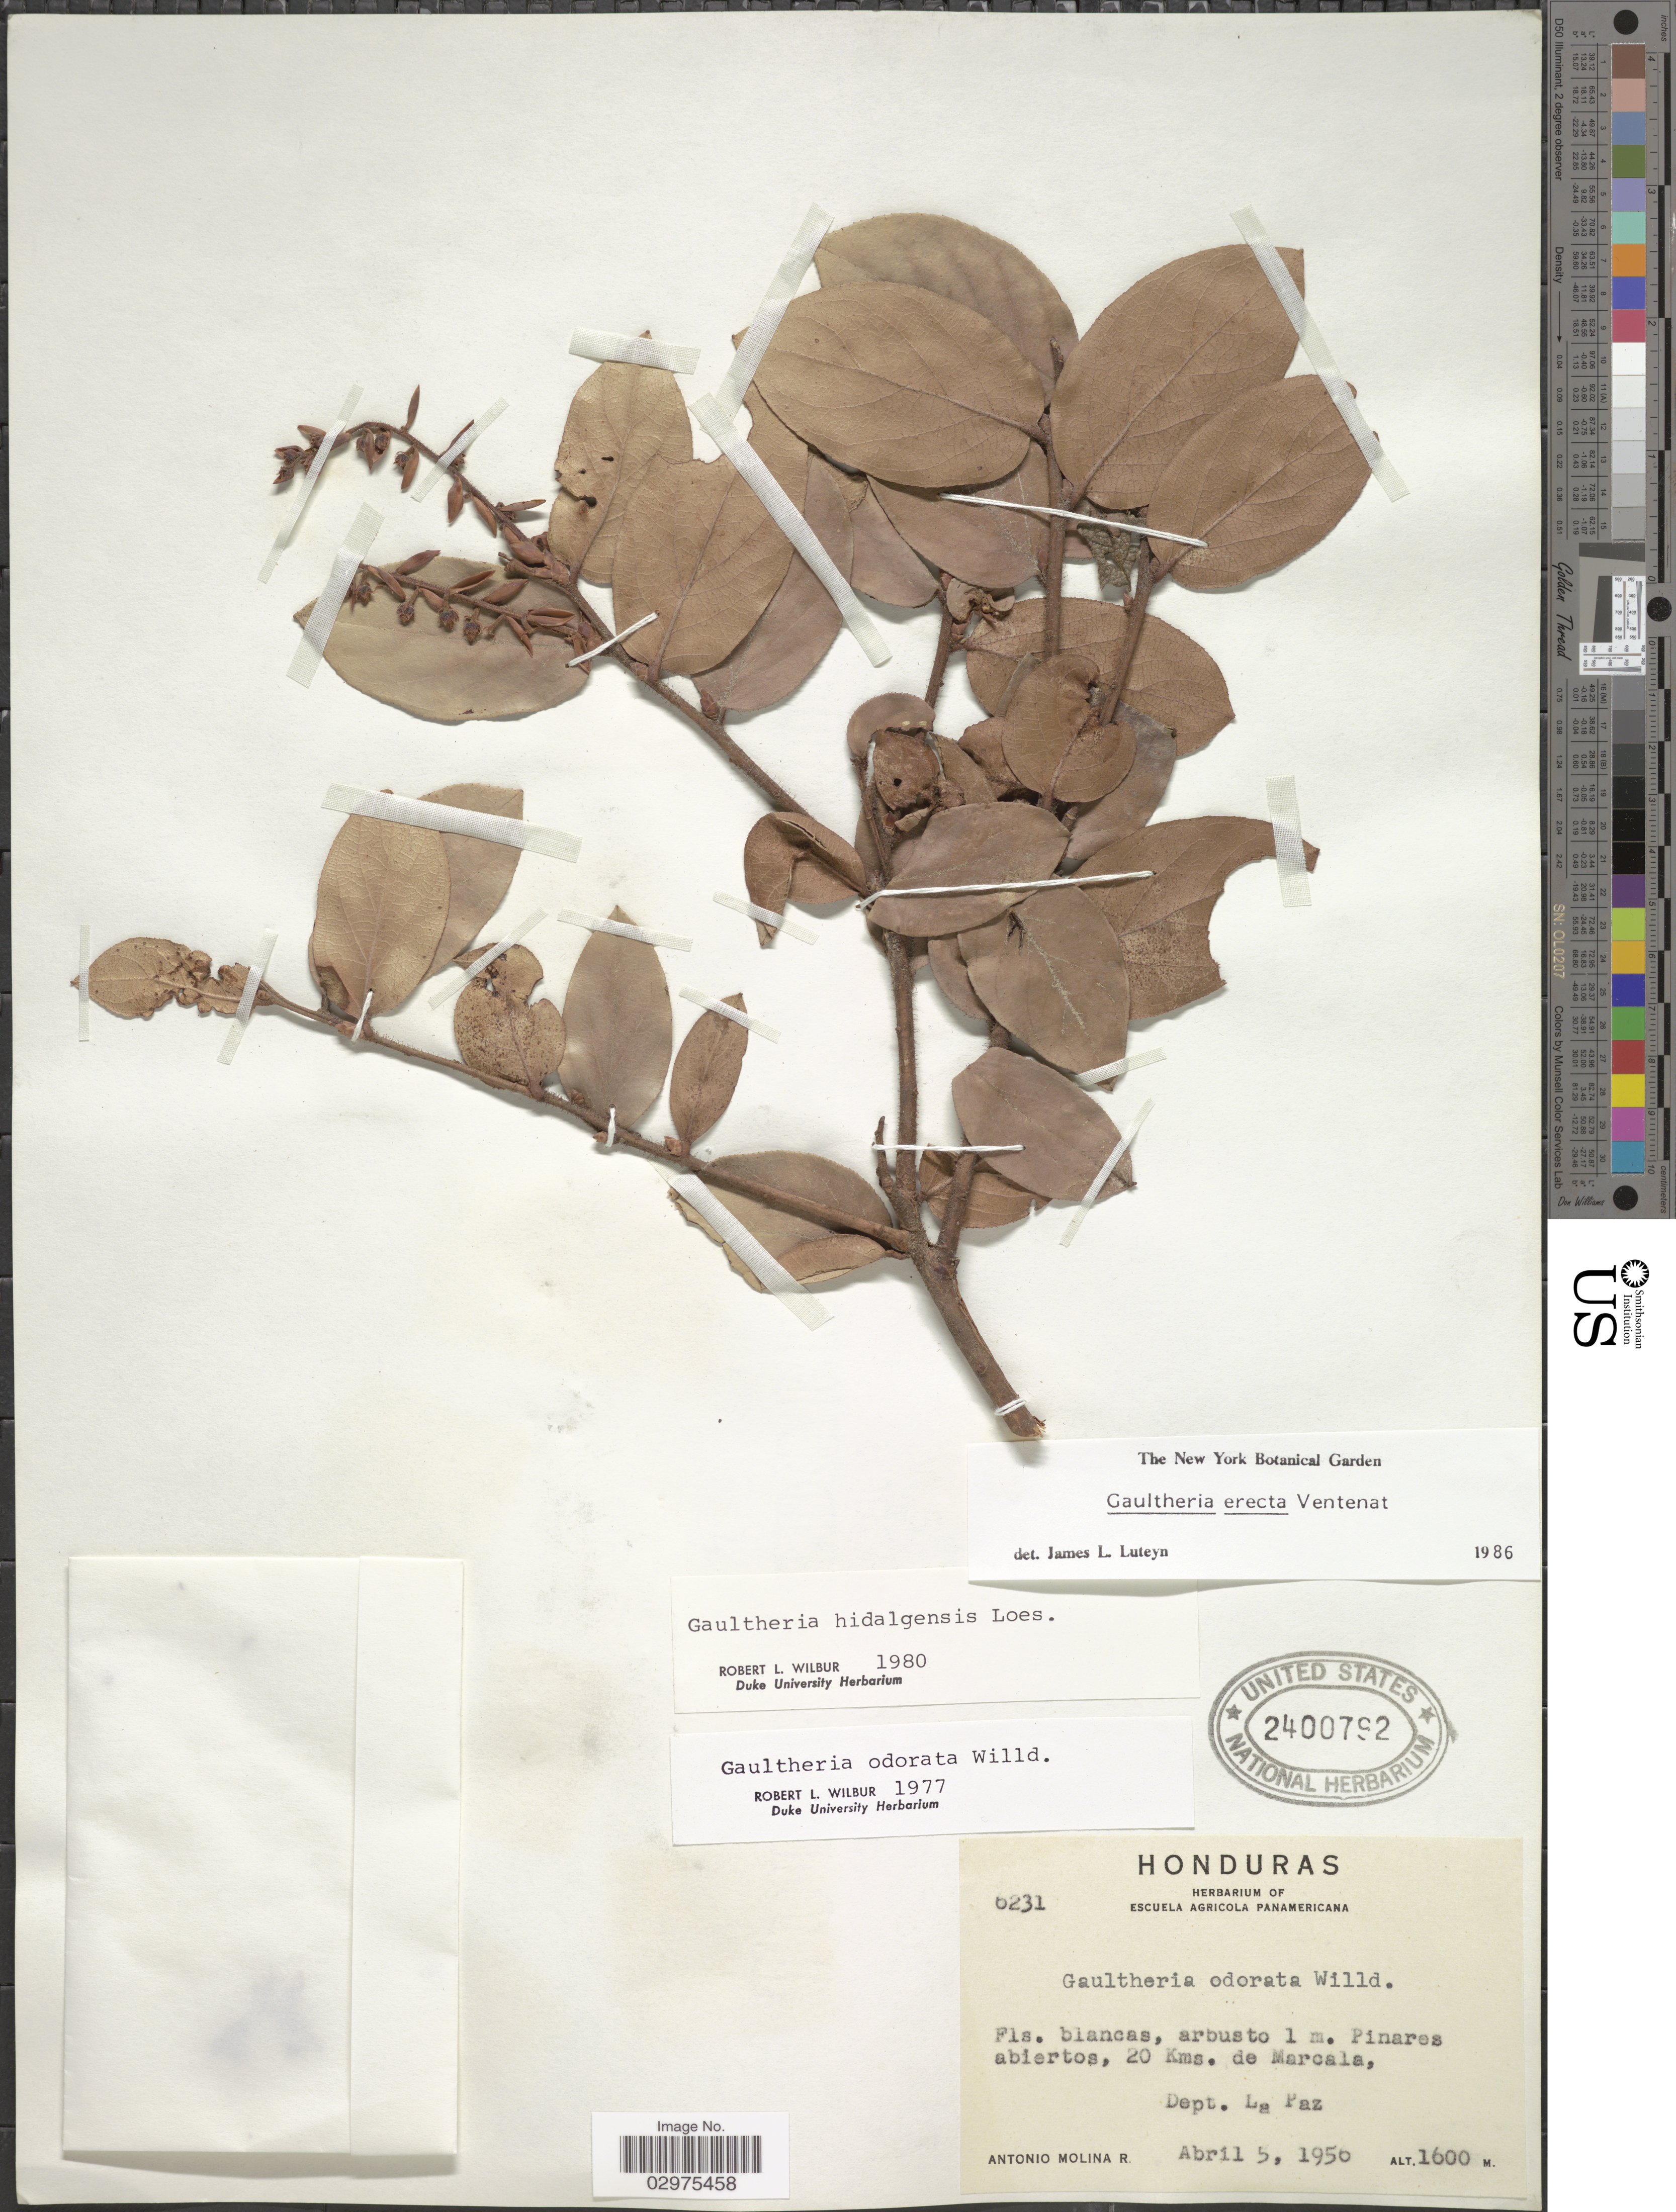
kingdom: Plantae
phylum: Tracheophyta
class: Magnoliopsida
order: Ericales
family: Ericaceae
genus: Gaultheria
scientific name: Gaultheria erecta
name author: Vent.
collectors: A. Molina R.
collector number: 6231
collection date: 1956-04-05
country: Honduras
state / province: La Paz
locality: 20 Kms. de Marcala, Dept. La Paz.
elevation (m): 1600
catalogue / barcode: US 2400792